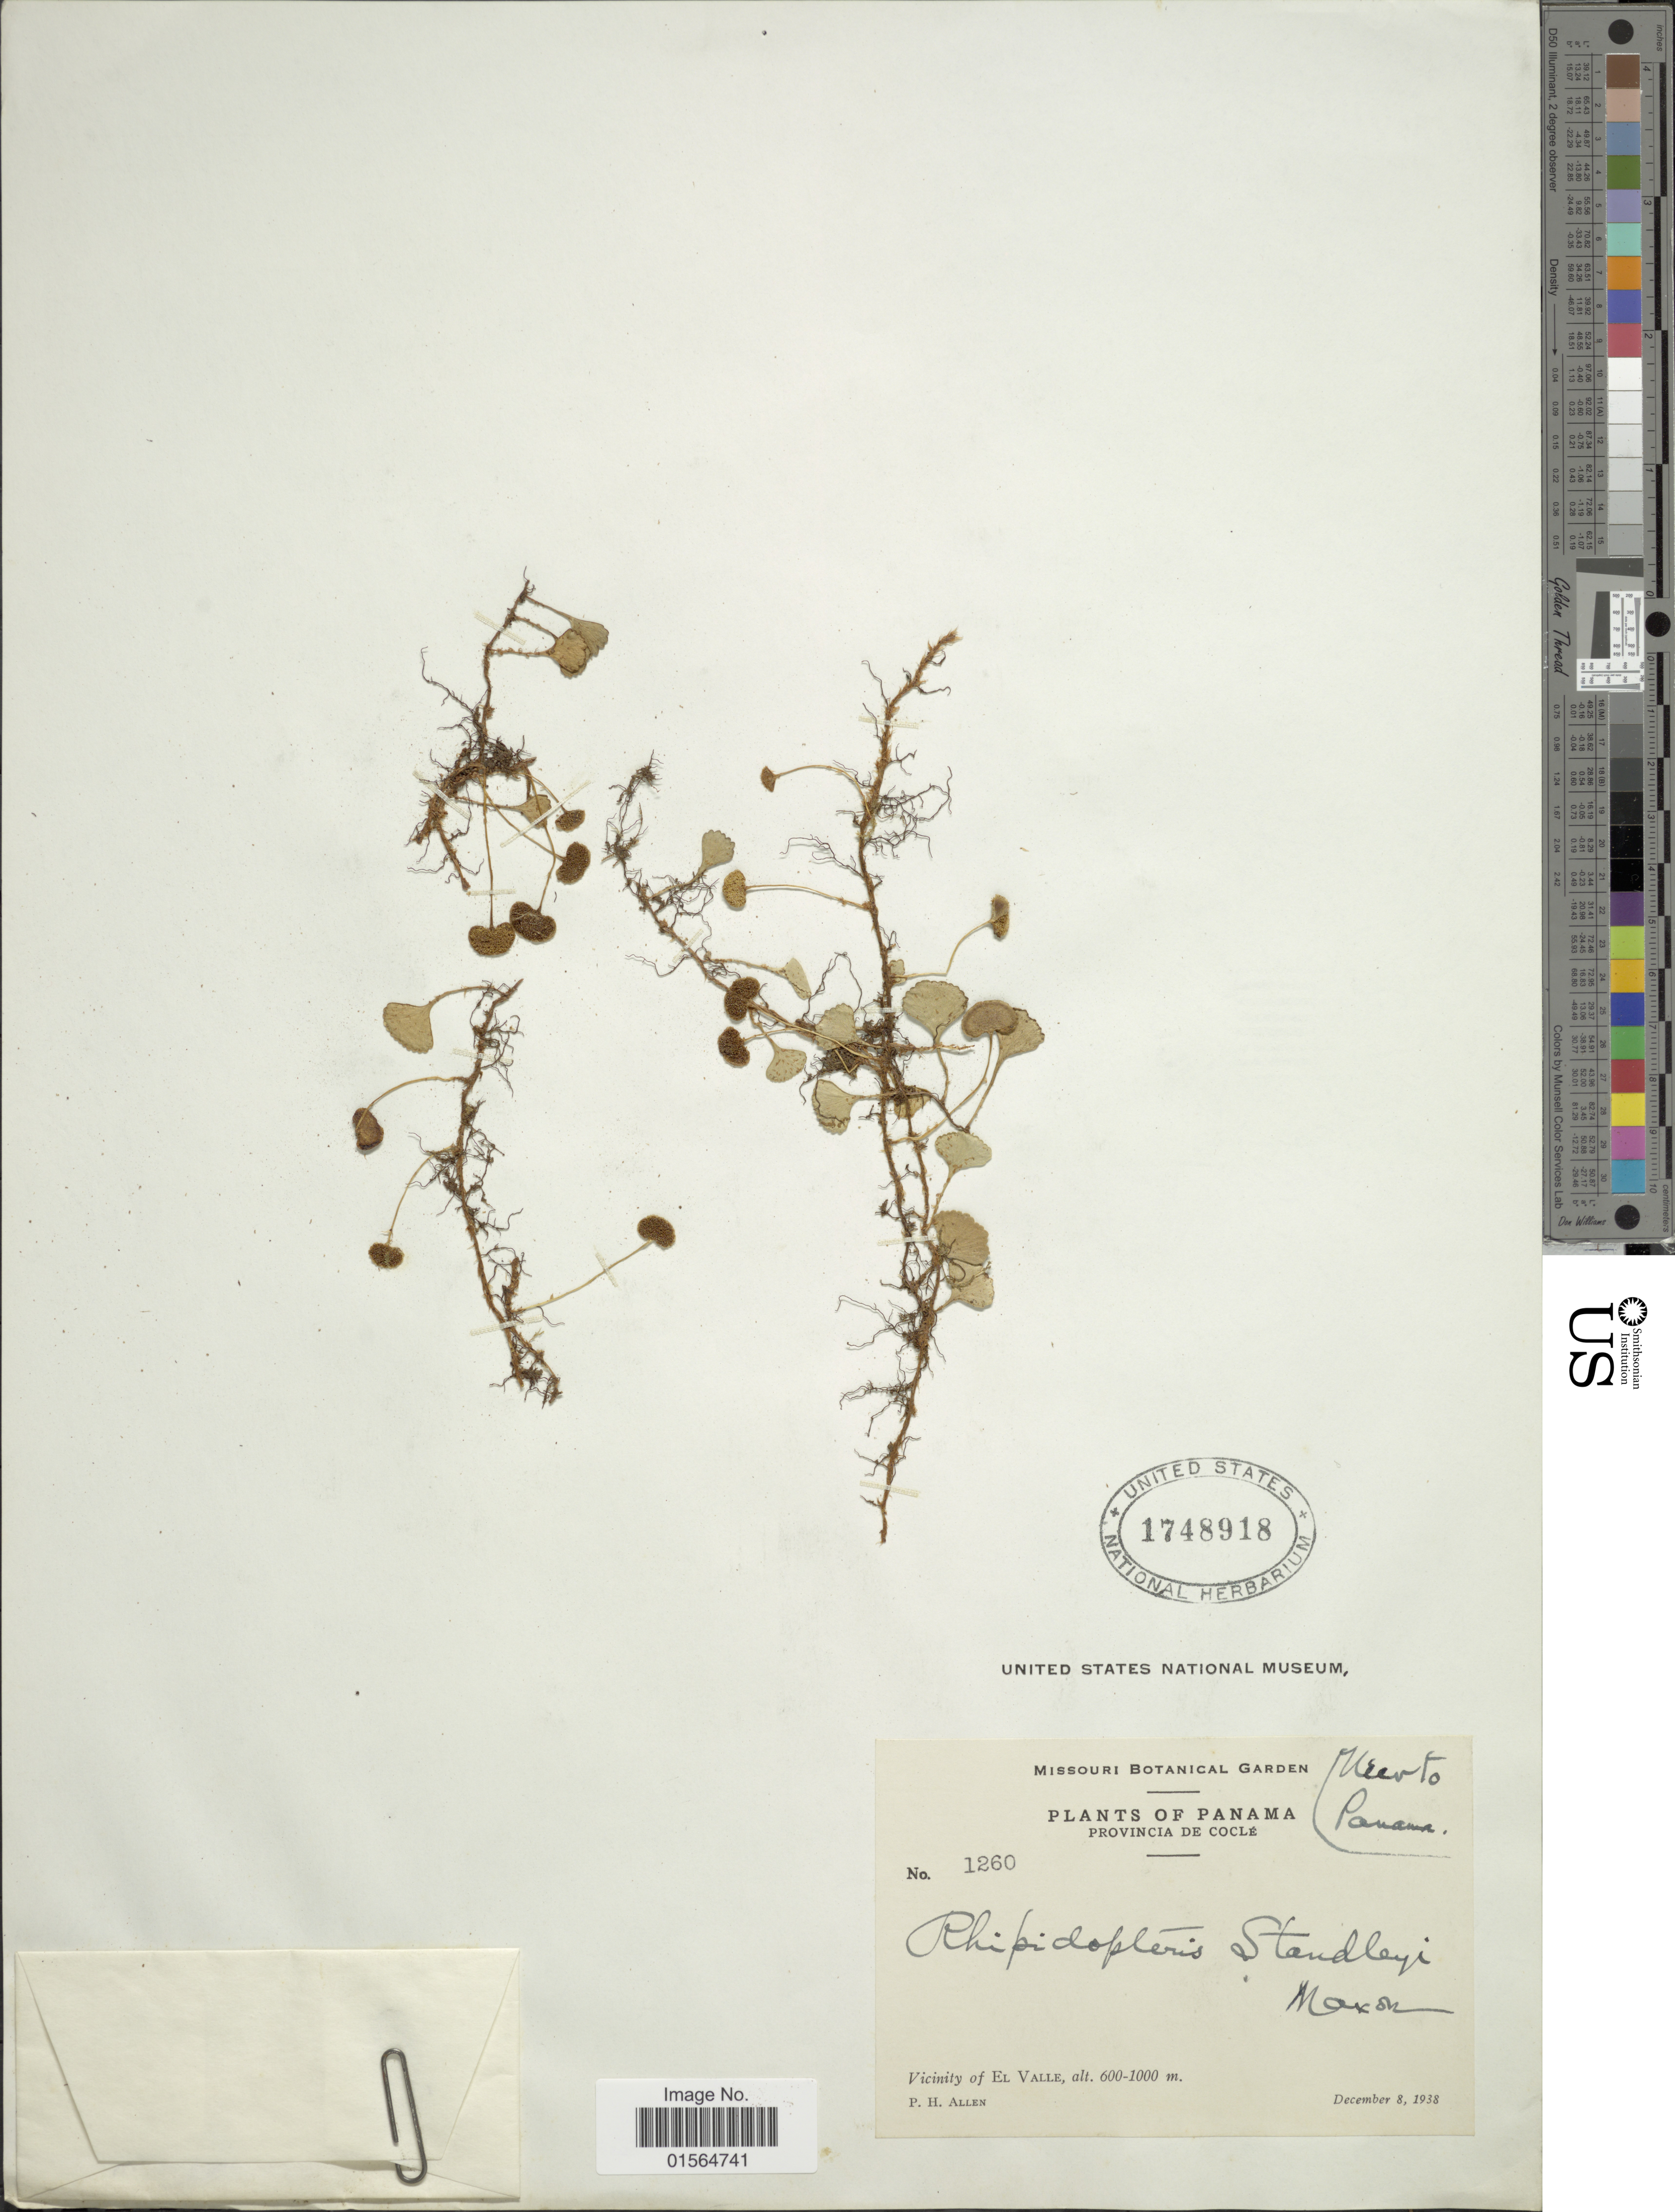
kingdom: Plantae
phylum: Tracheophyta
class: Polypodiopsida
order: Polypodiales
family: Dryopteridaceae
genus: Elaphoglossum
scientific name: Elaphoglossum peltatum f. standleyi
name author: (Maxon) Mickel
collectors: P. H. Allen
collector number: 1260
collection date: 1938-12-08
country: Panama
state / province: Coclé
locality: Vicinity of El Valle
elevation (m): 600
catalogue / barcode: US 1748918